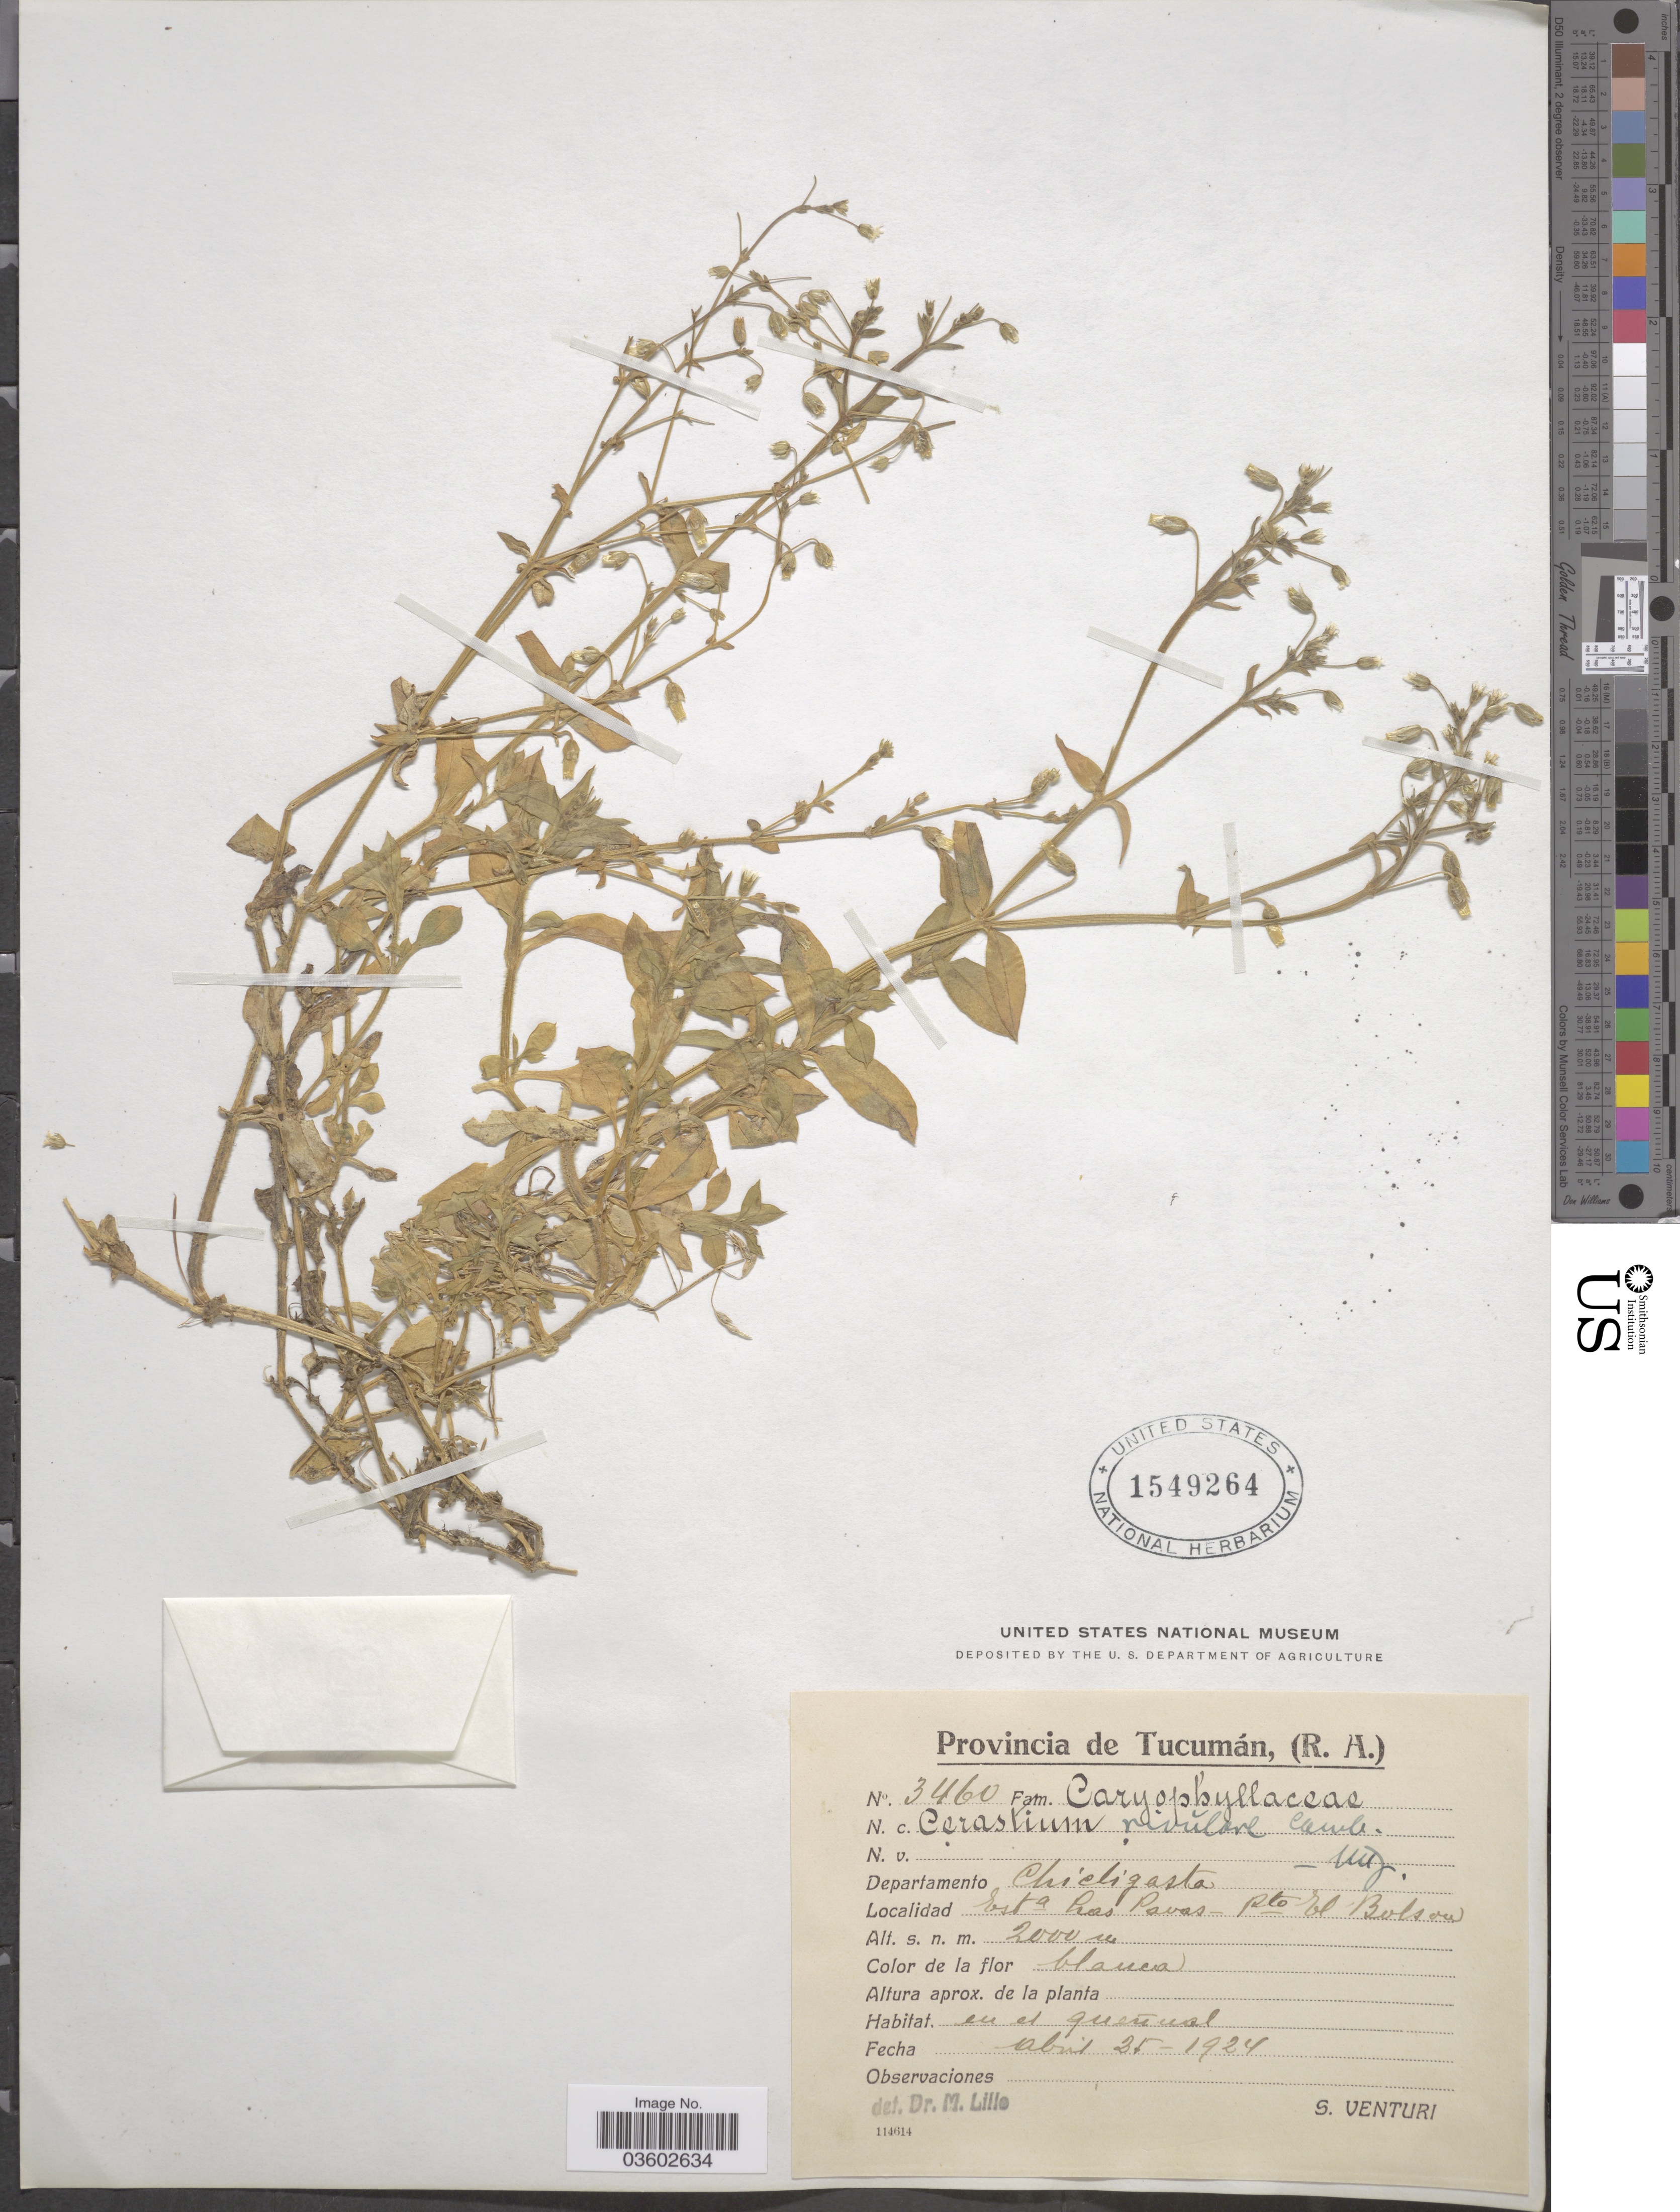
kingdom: Plantae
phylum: Tracheophyta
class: Magnoliopsida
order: Caryophyllales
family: Caryophyllaceae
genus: Cerastium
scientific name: Cerastium rivulare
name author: Cambess.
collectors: S. Venturi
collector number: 3460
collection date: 1924-04-25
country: Argentina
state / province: Tucuman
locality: Departamento Chicligasta, Esta Las Pavas - Pto El Bolson.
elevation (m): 2000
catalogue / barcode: US 1549264